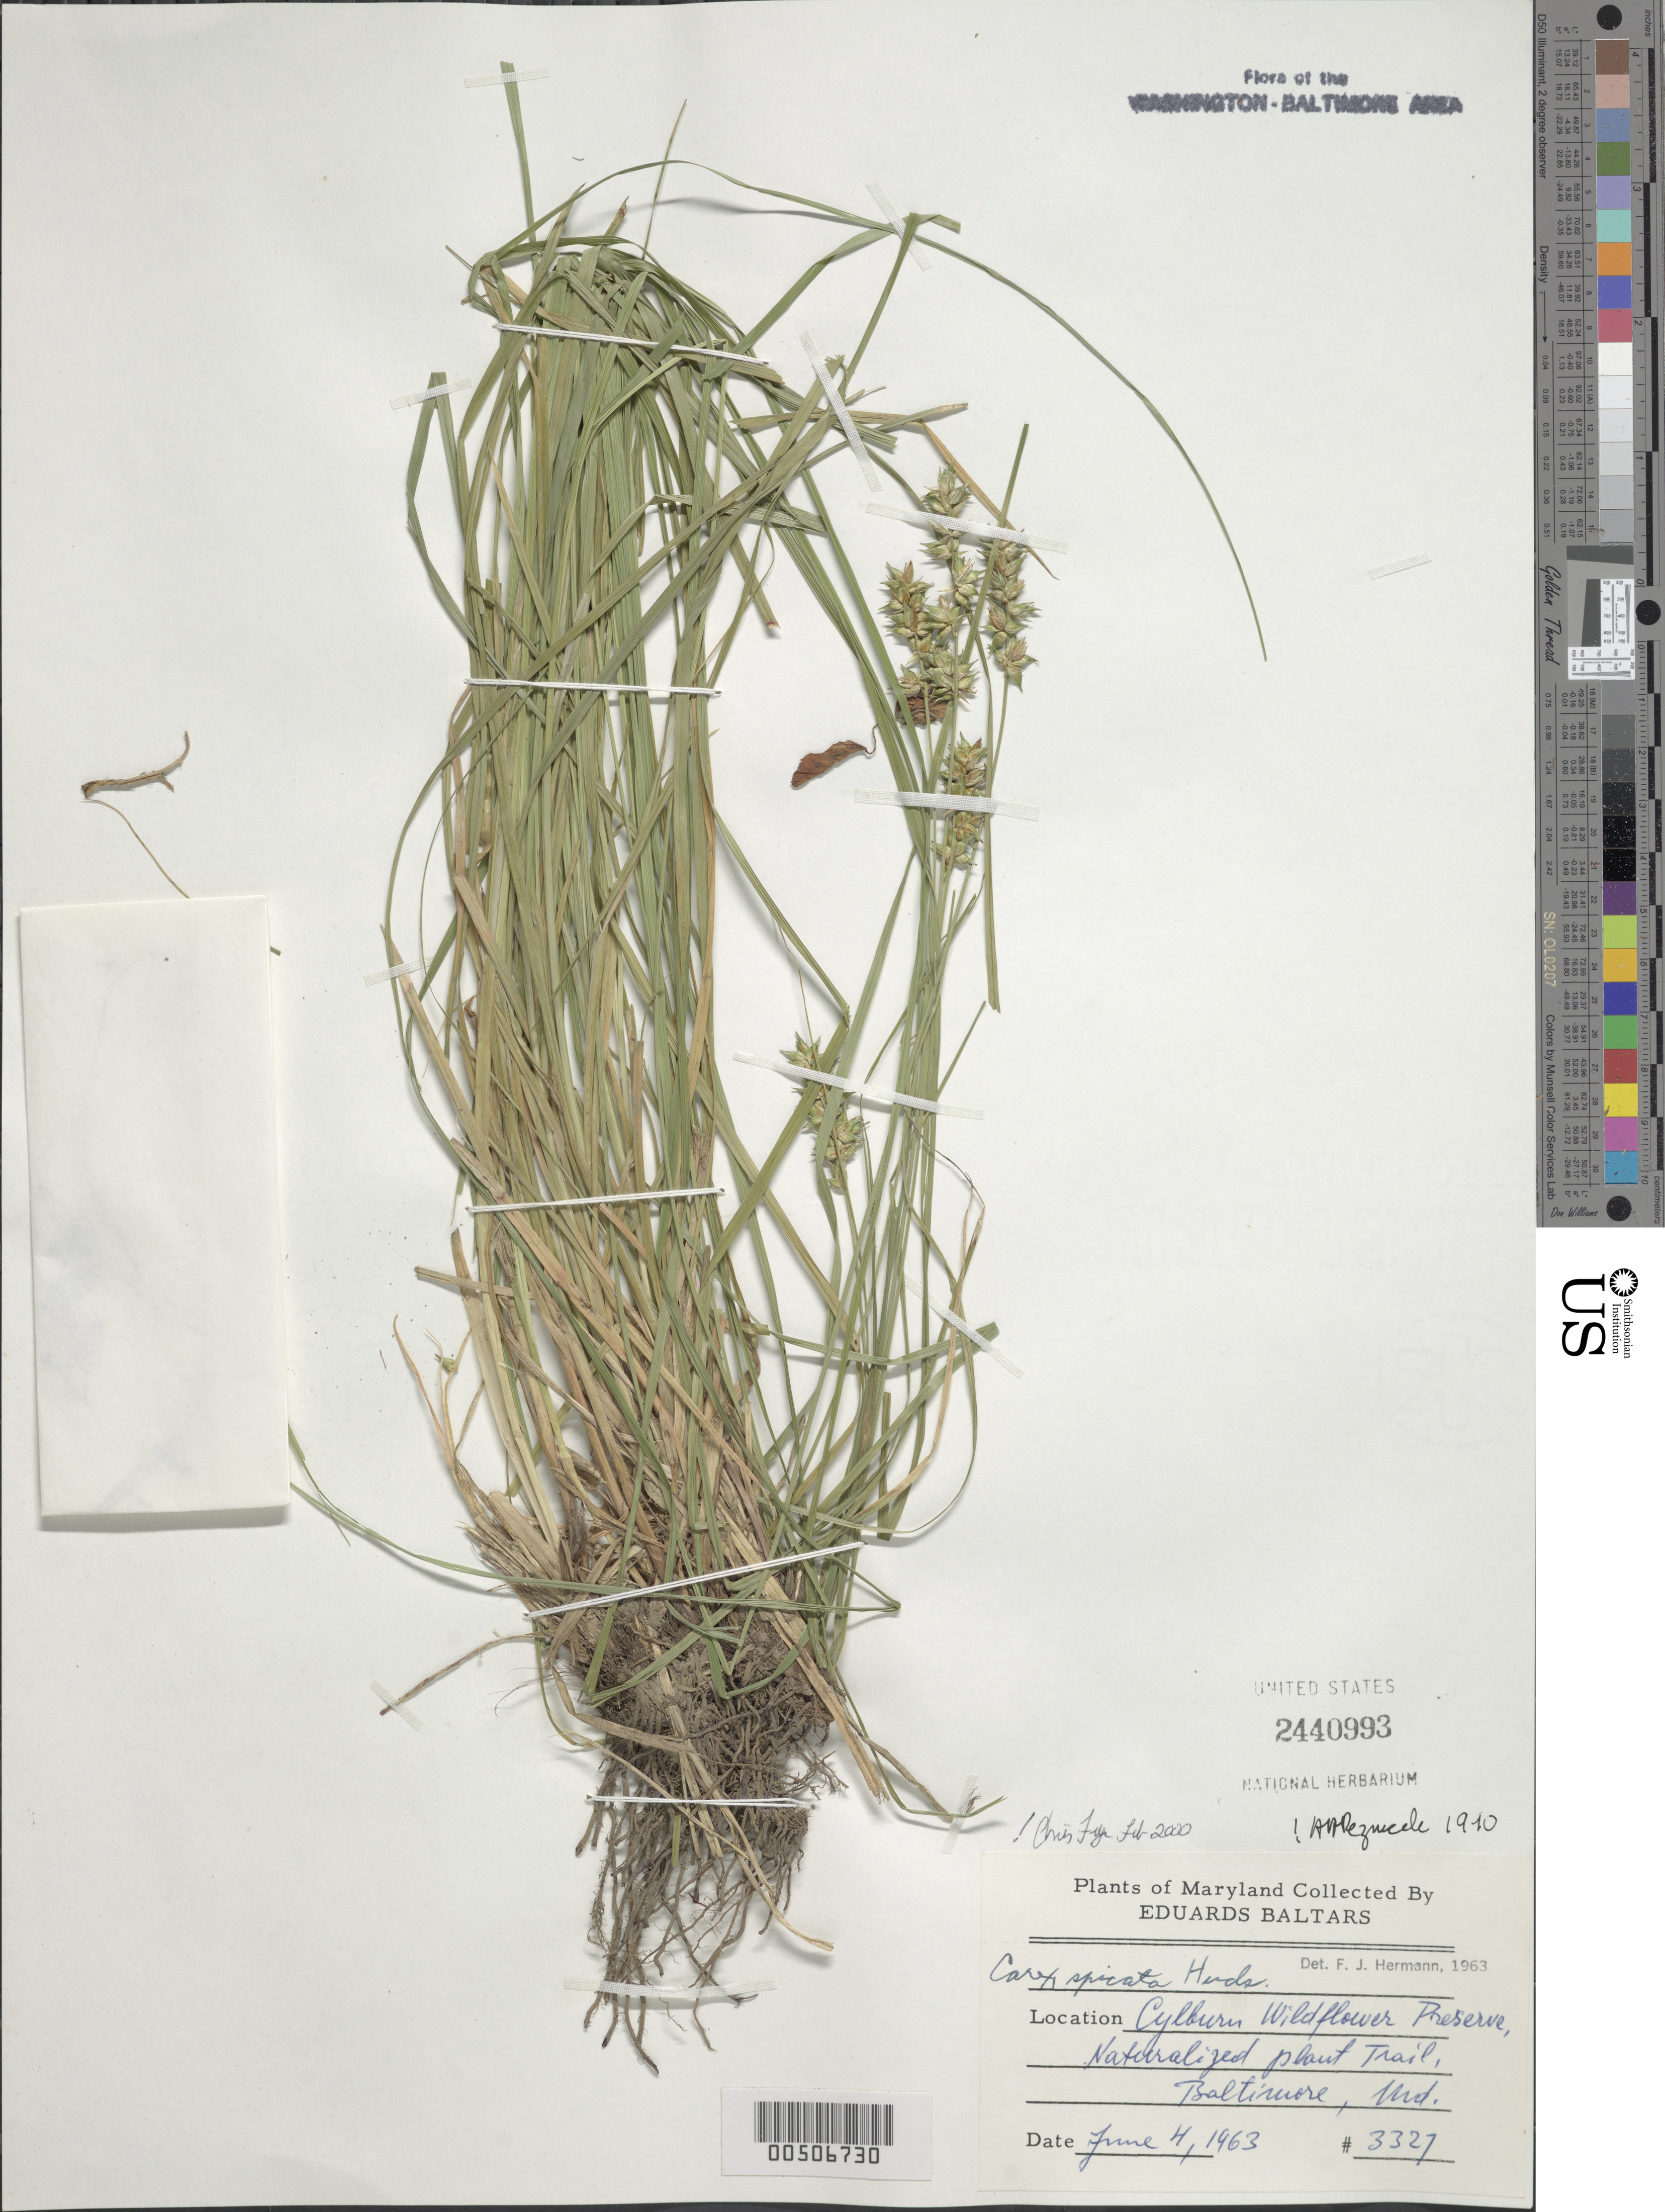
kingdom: Plantae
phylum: Tracheophyta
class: Liliopsida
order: Poales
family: Cyperaceae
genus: Carex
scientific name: Carex spicata subsp. spicata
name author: Huds.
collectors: E. Baltars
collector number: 3327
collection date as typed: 04 Jun 1963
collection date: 1963-06-04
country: United States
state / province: Maryland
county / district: Baltimore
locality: Cylburn Wildflower Preserve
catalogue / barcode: US 2440993